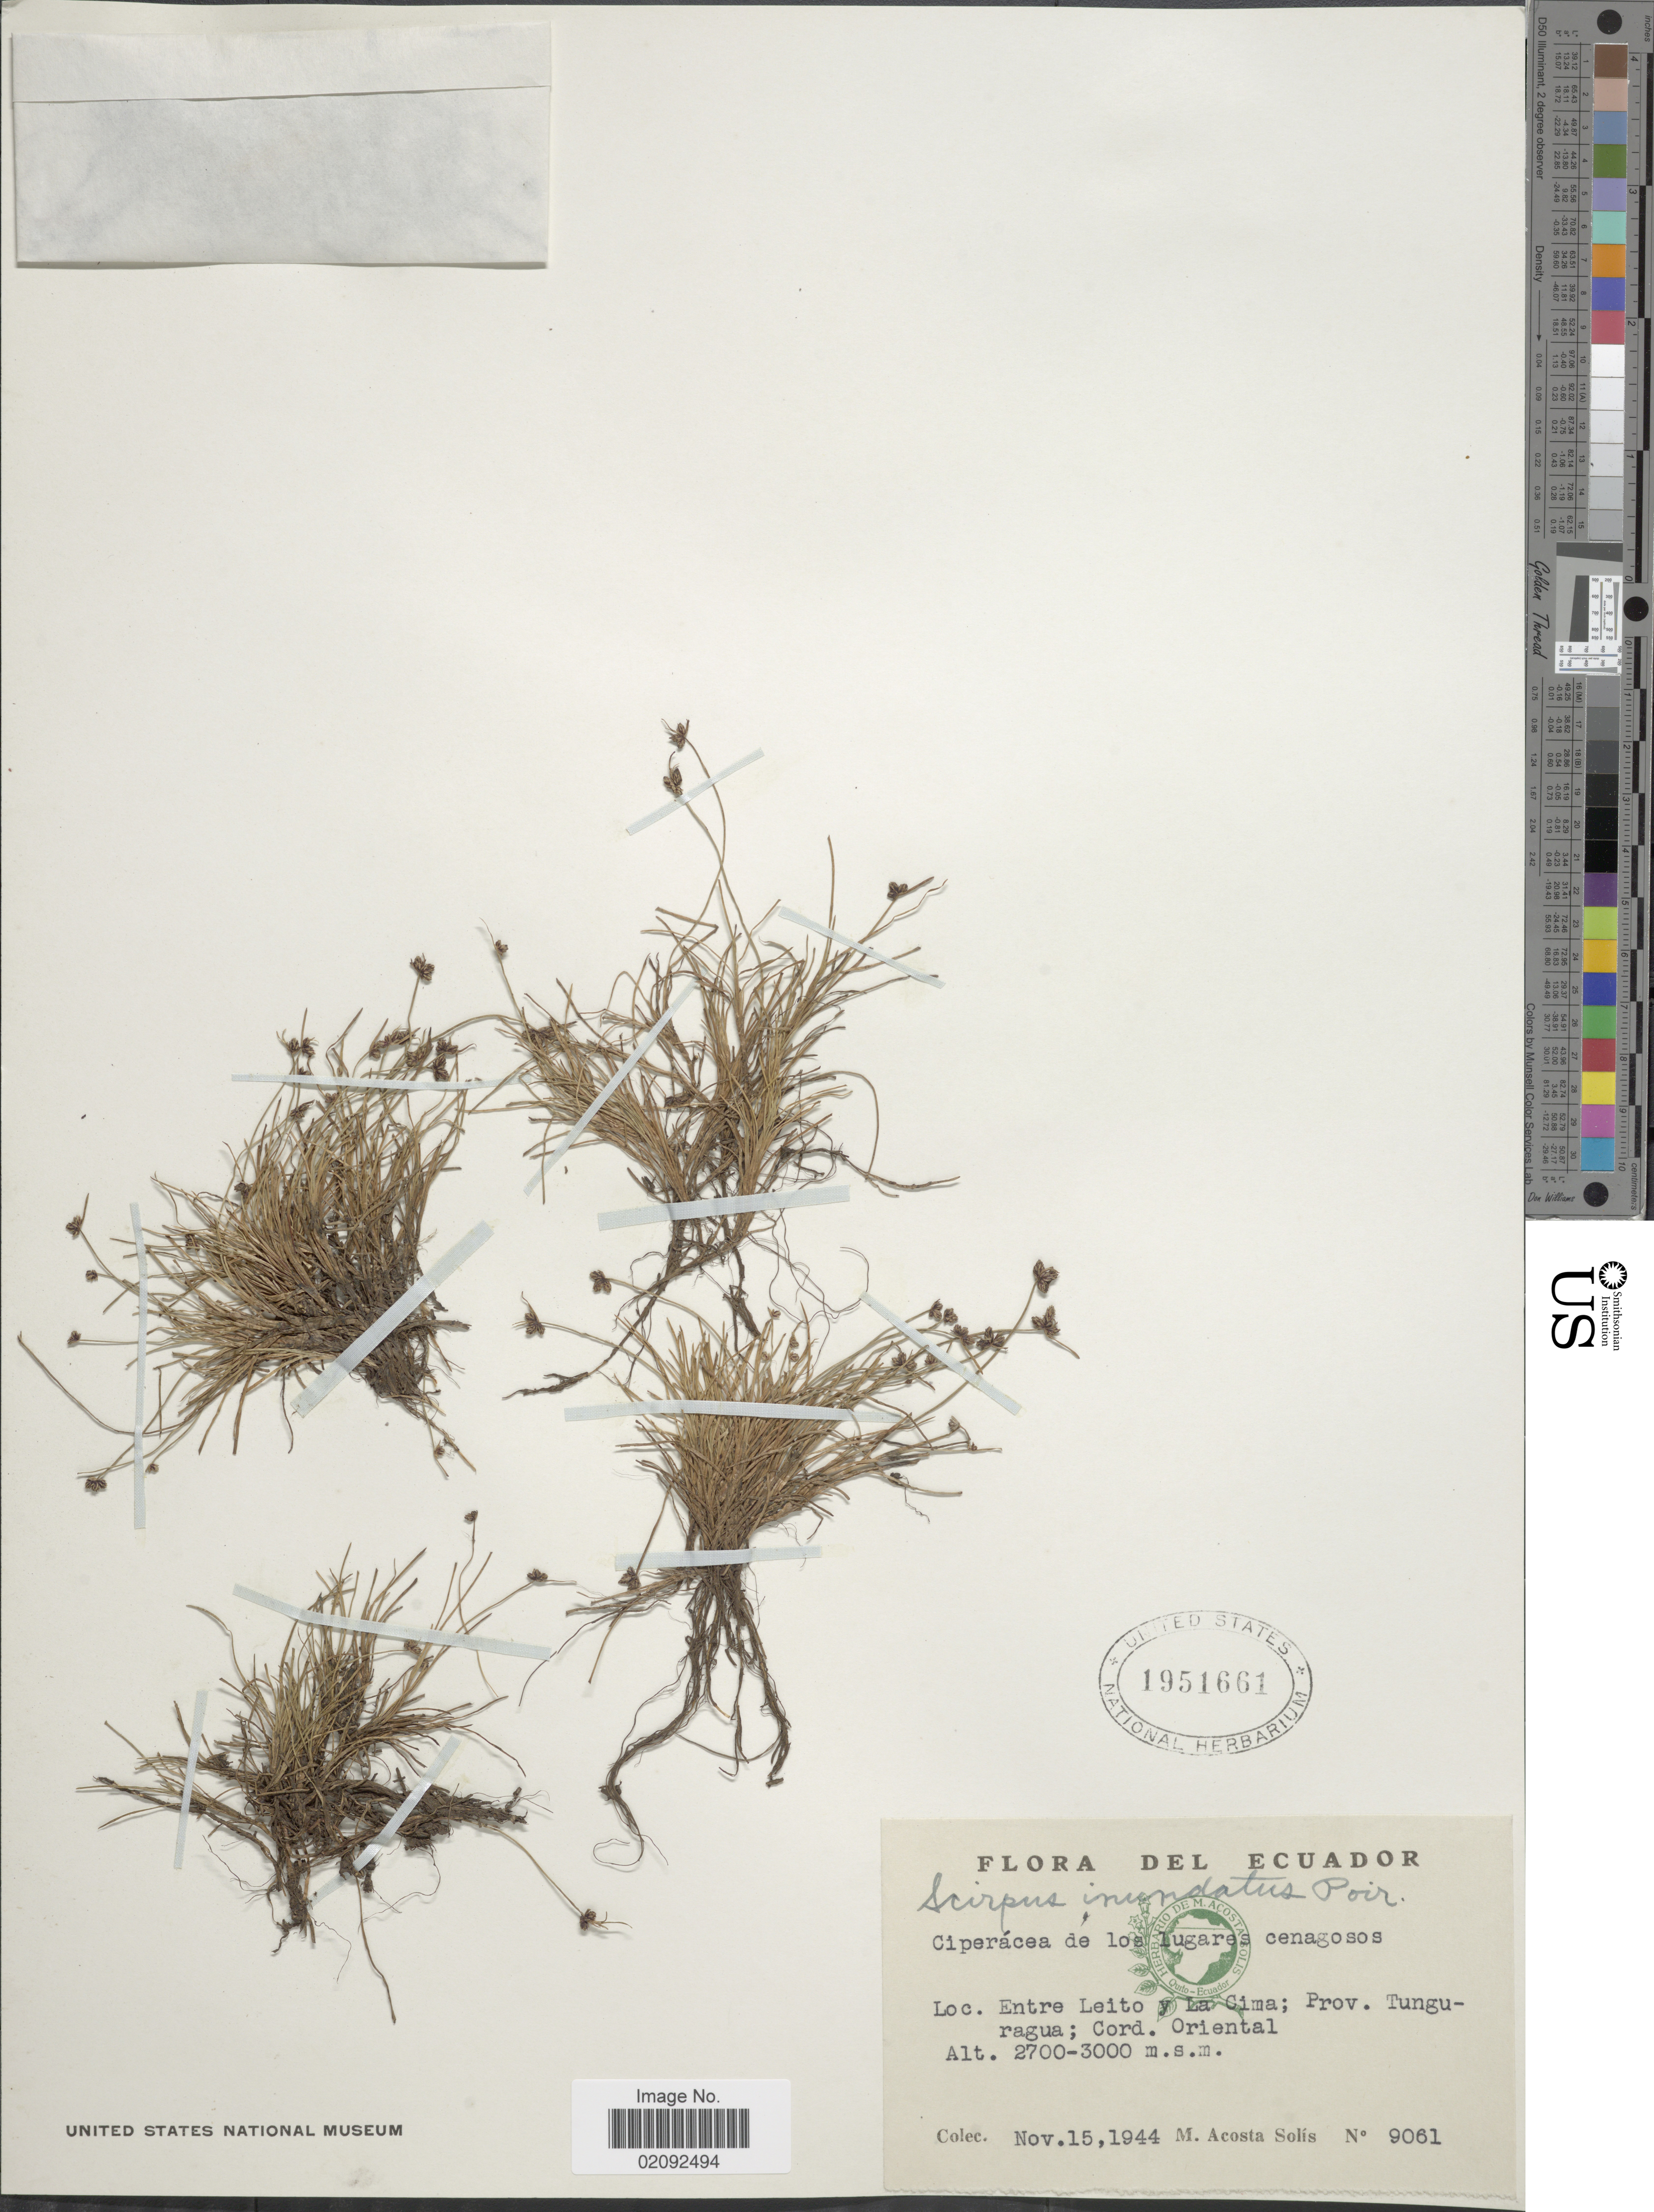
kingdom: Plantae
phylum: Tracheophyta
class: Liliopsida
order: Poales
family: Cyperaceae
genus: Isolepis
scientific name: Isolepis nigricans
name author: Kunth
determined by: Strong, Mark T., (BOT), Smithsonian Institution - National Museum of Natural History (UNITED STATES)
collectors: M. Acosta Solis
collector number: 9061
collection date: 1944-11-15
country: Ecuador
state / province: Tungurahua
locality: Entre Leito y La Cima; Cord. Oriental.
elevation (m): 2700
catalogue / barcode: US 1951661